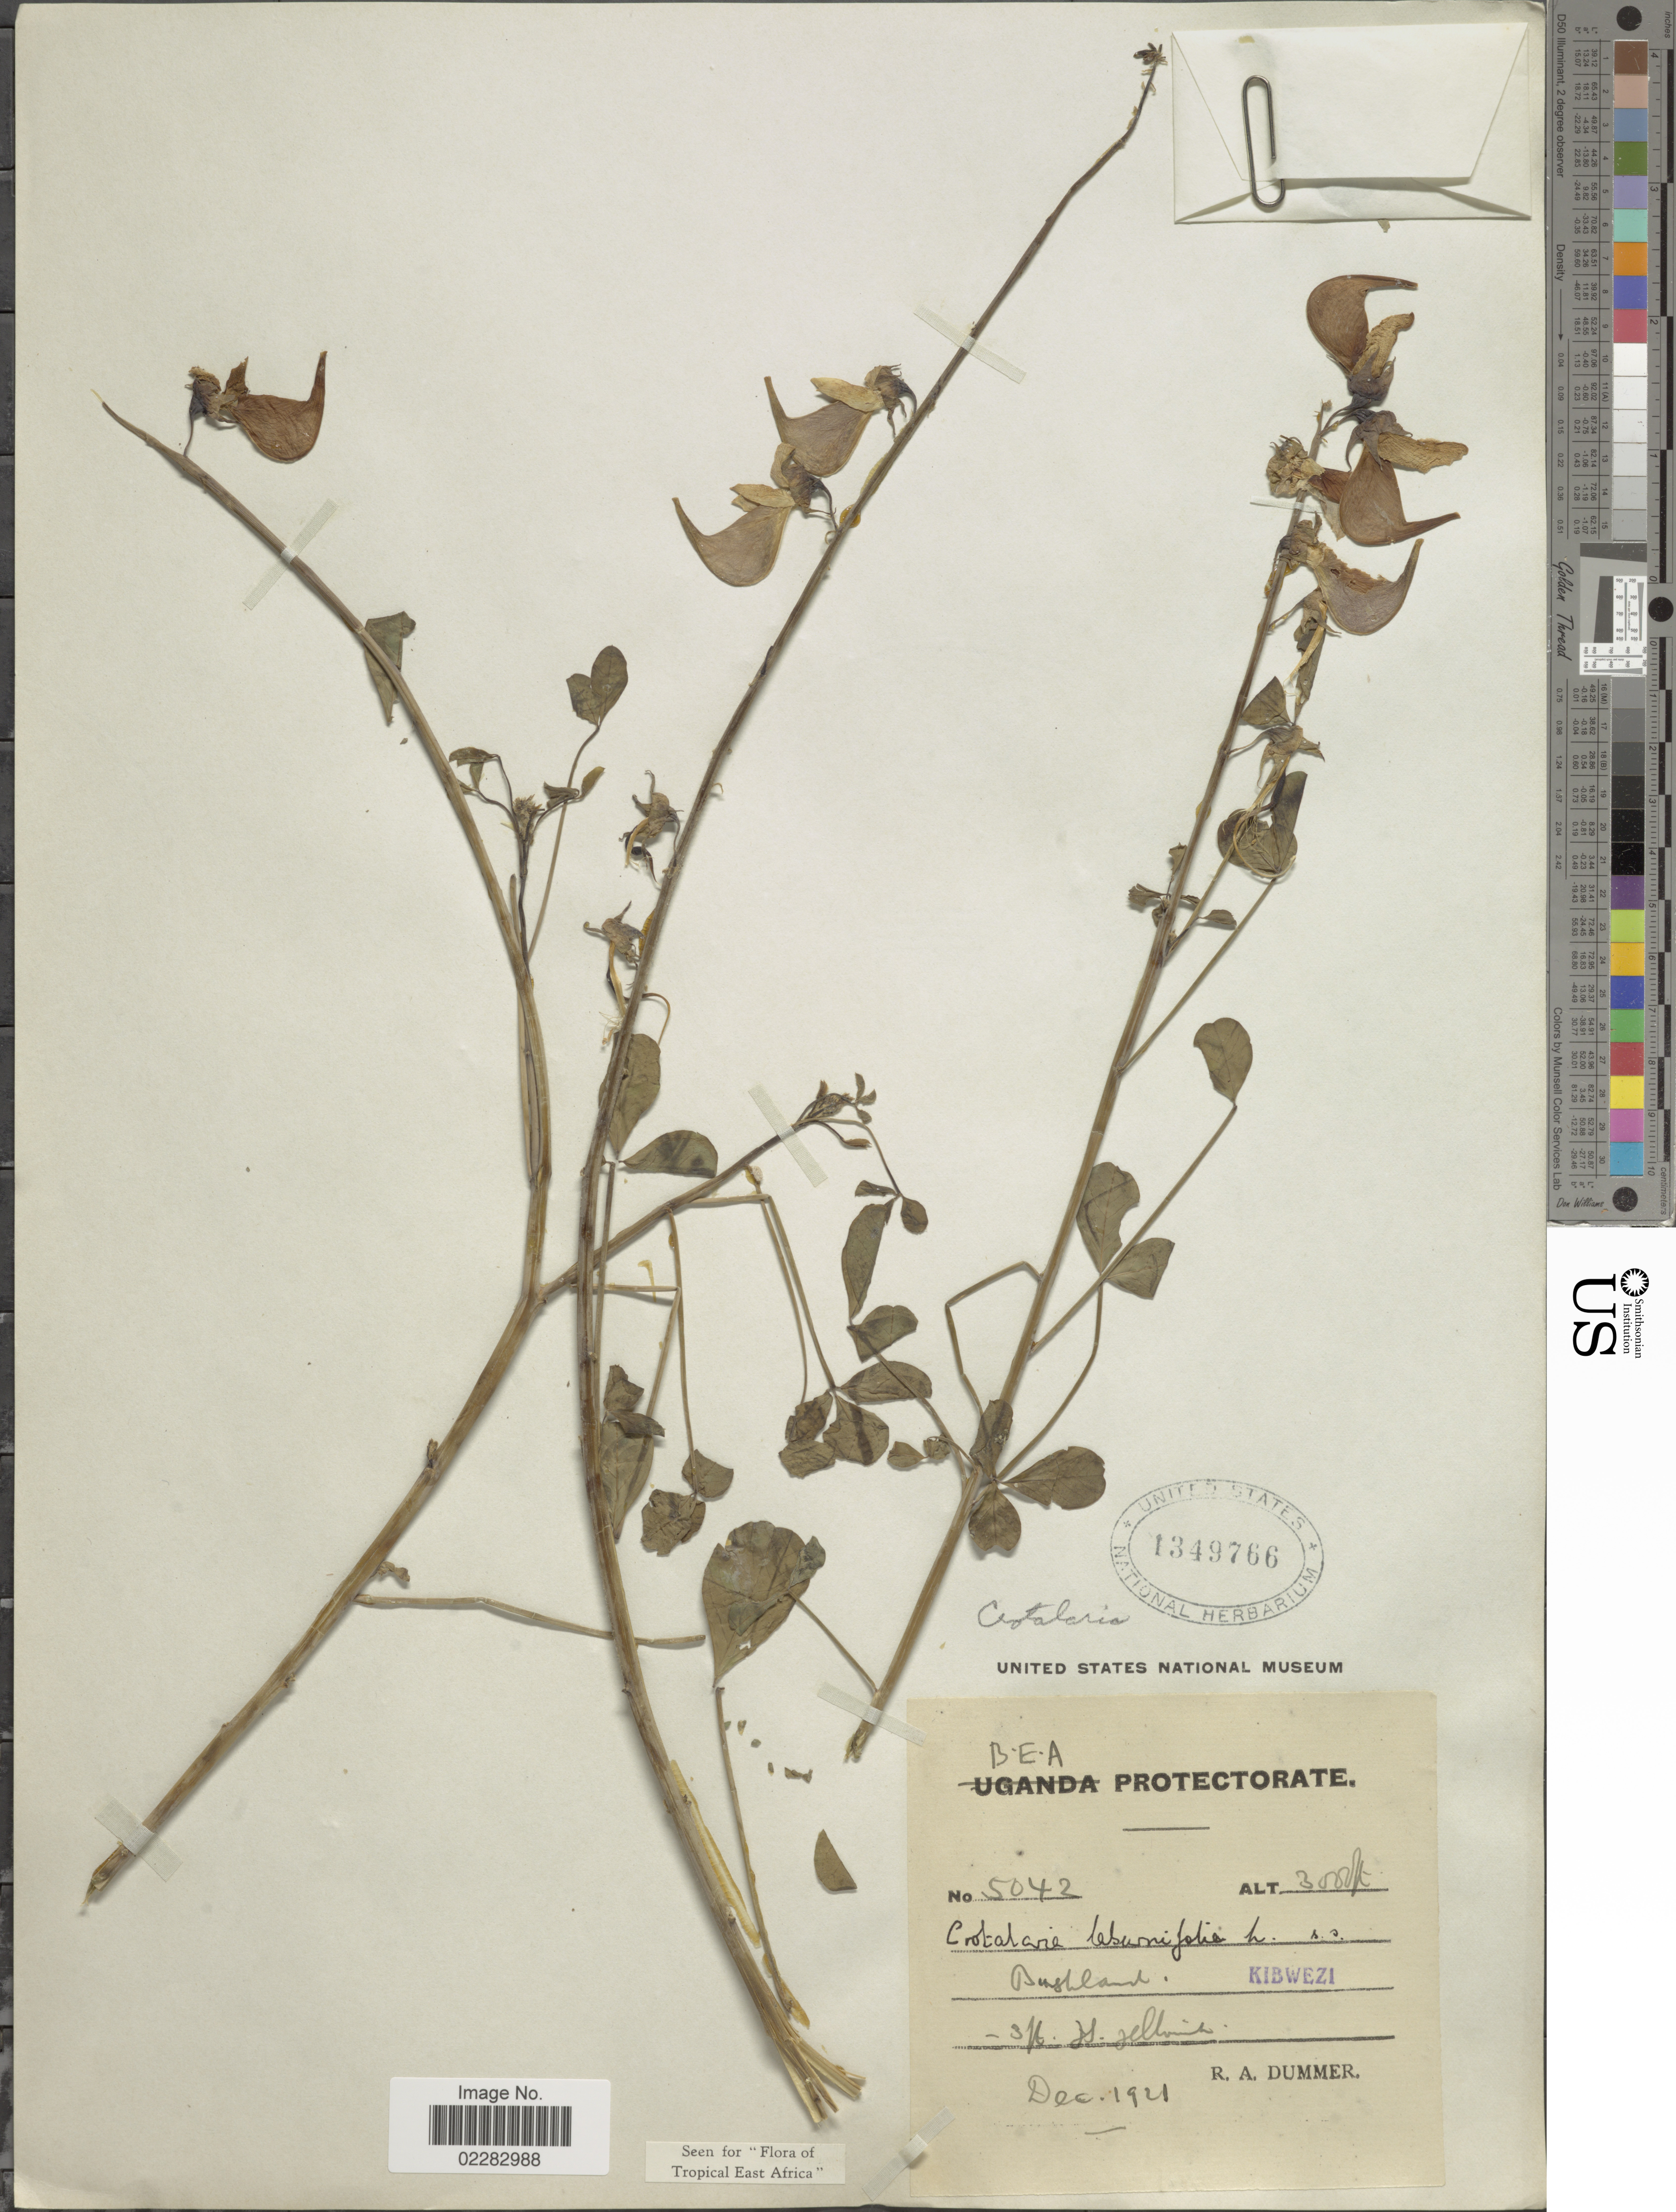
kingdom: Plantae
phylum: Tracheophyta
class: Magnoliopsida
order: Fabales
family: Fabaceae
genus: Crotalaria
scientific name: Crotalaria laburnifolia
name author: L.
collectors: R. Dümmer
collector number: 5042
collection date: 1921-12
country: Kenya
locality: B.E.A Protectorate, Kibwezi.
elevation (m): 914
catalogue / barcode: US 1349766